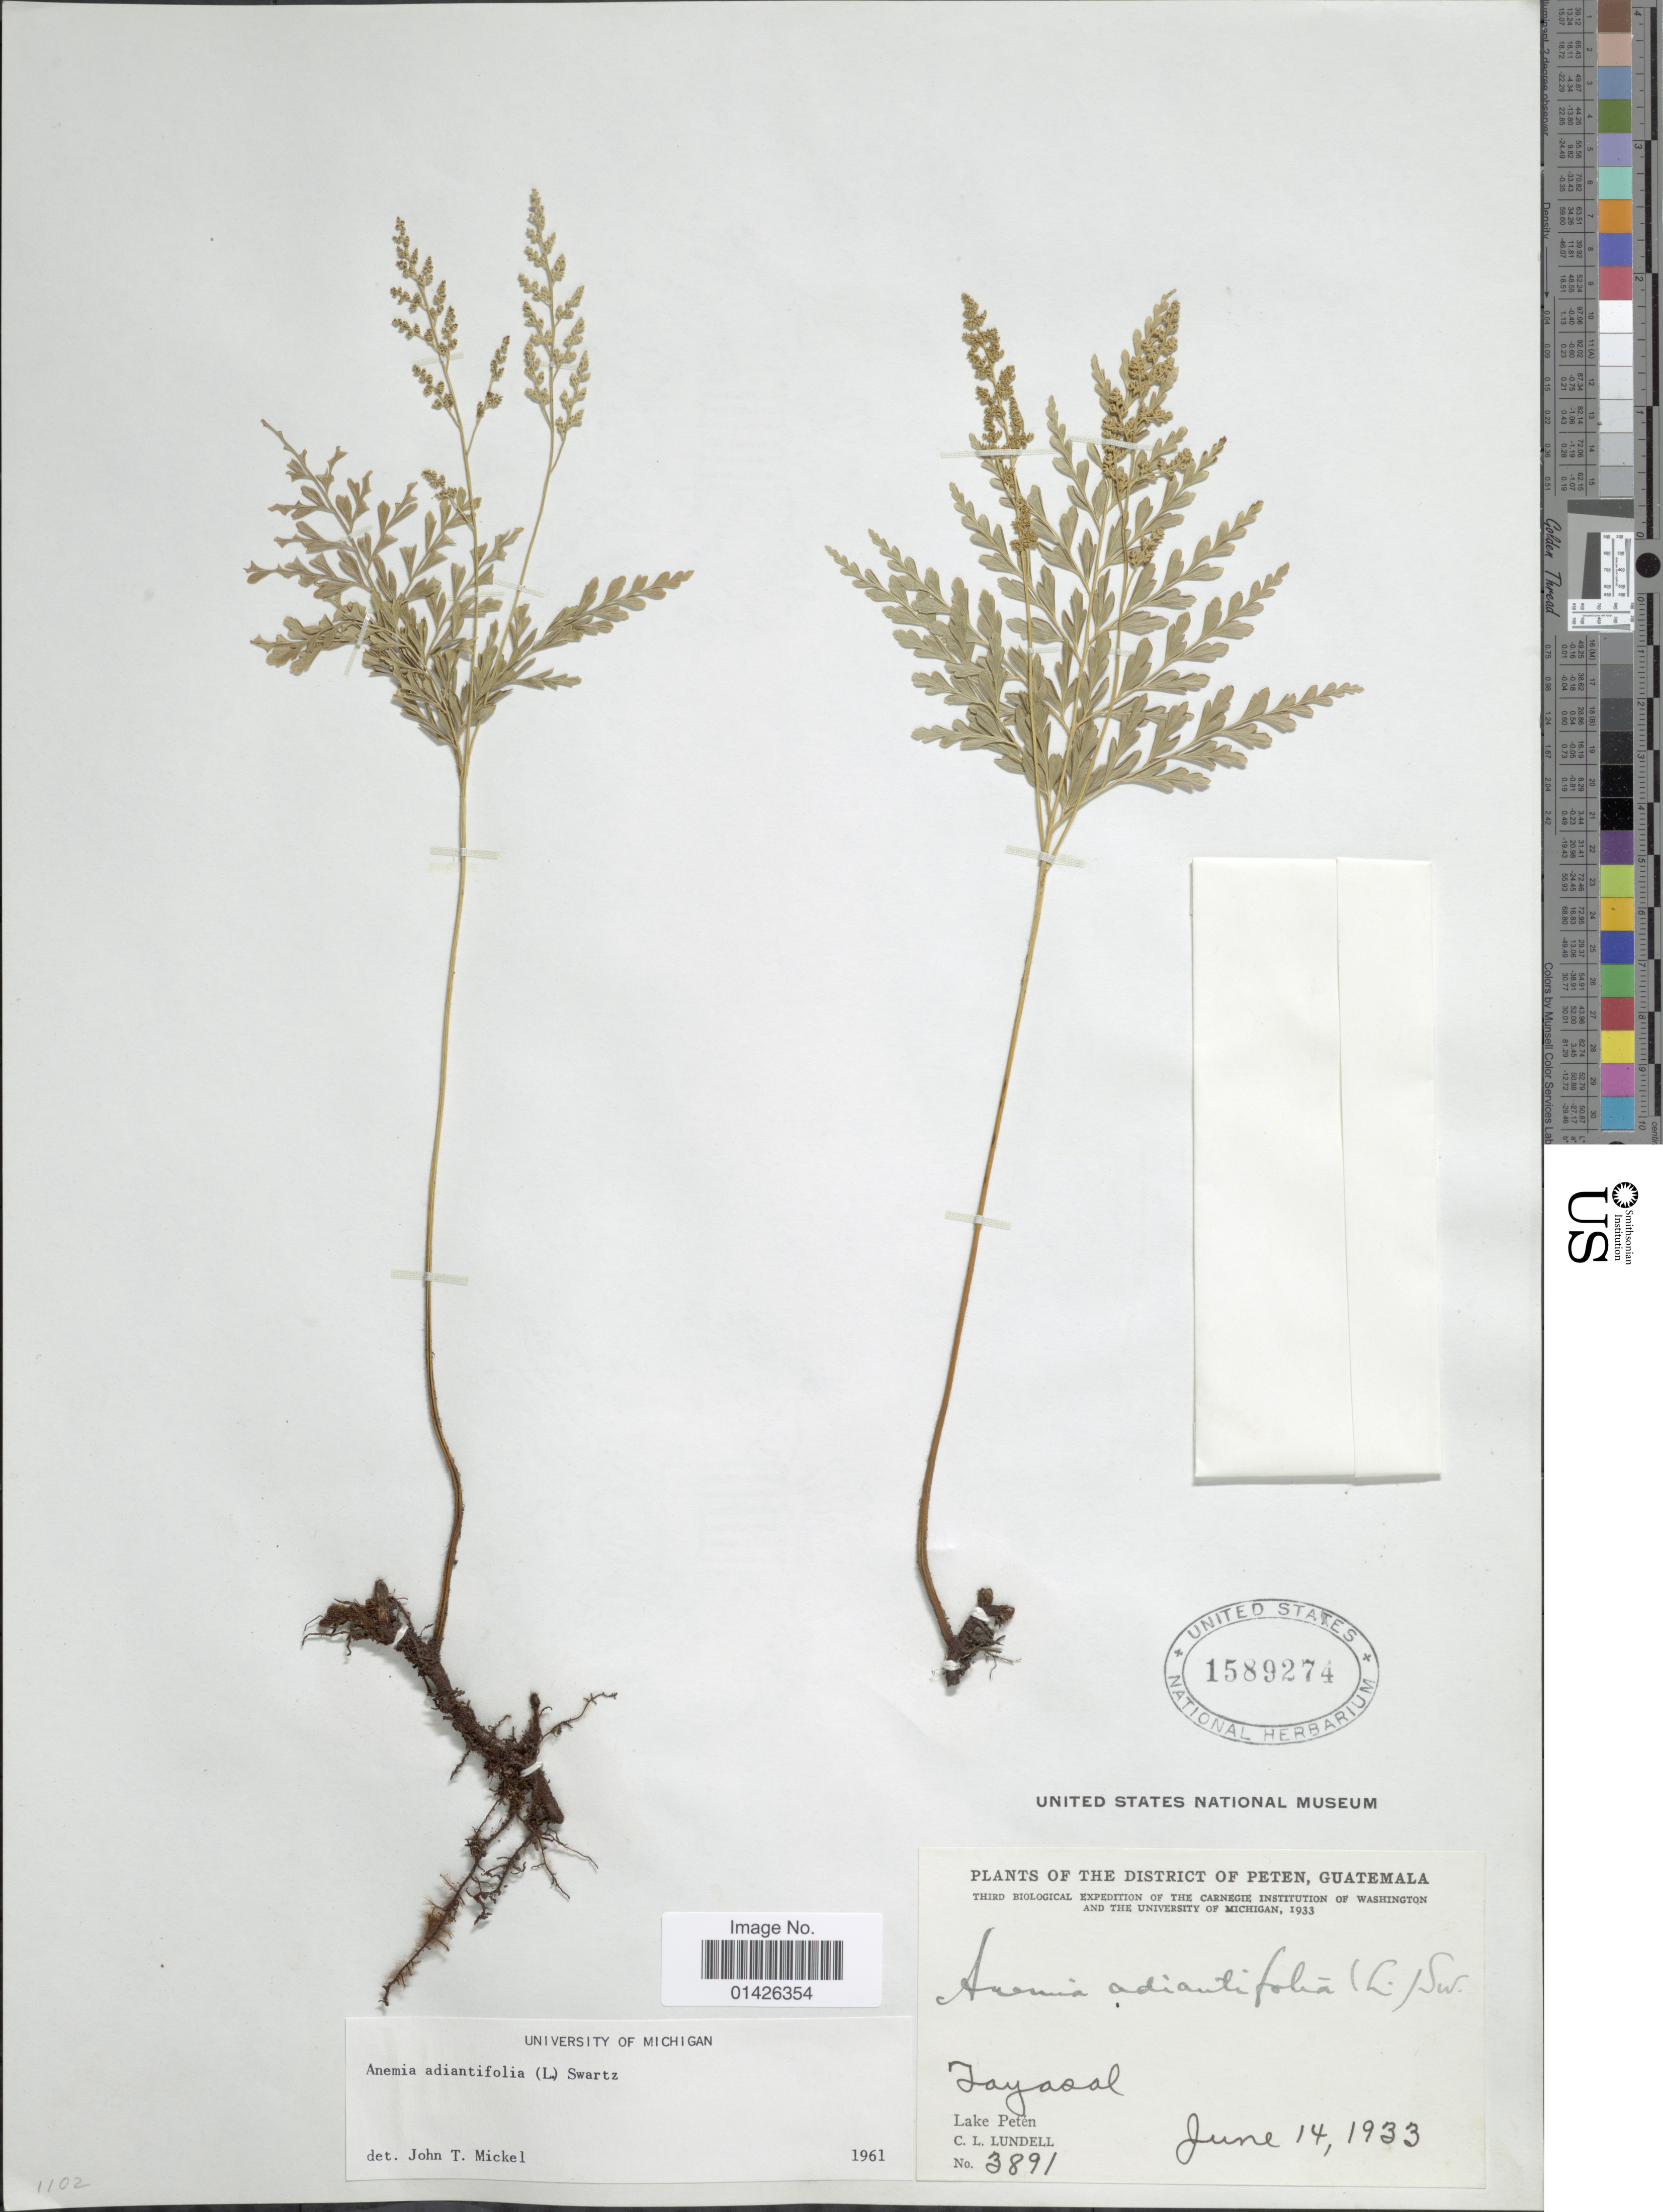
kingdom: Plantae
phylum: Tracheophyta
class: Polypodiopsida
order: Schizaeales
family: Anemiaceae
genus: Anemia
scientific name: Anemia adiantifolia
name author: (L.) Sw.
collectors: C. L. Lundell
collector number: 3891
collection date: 1933-06-14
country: Guatemala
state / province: El Petén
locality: The District of Peten, Tayasal, Lake Peten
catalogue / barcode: US 1589274